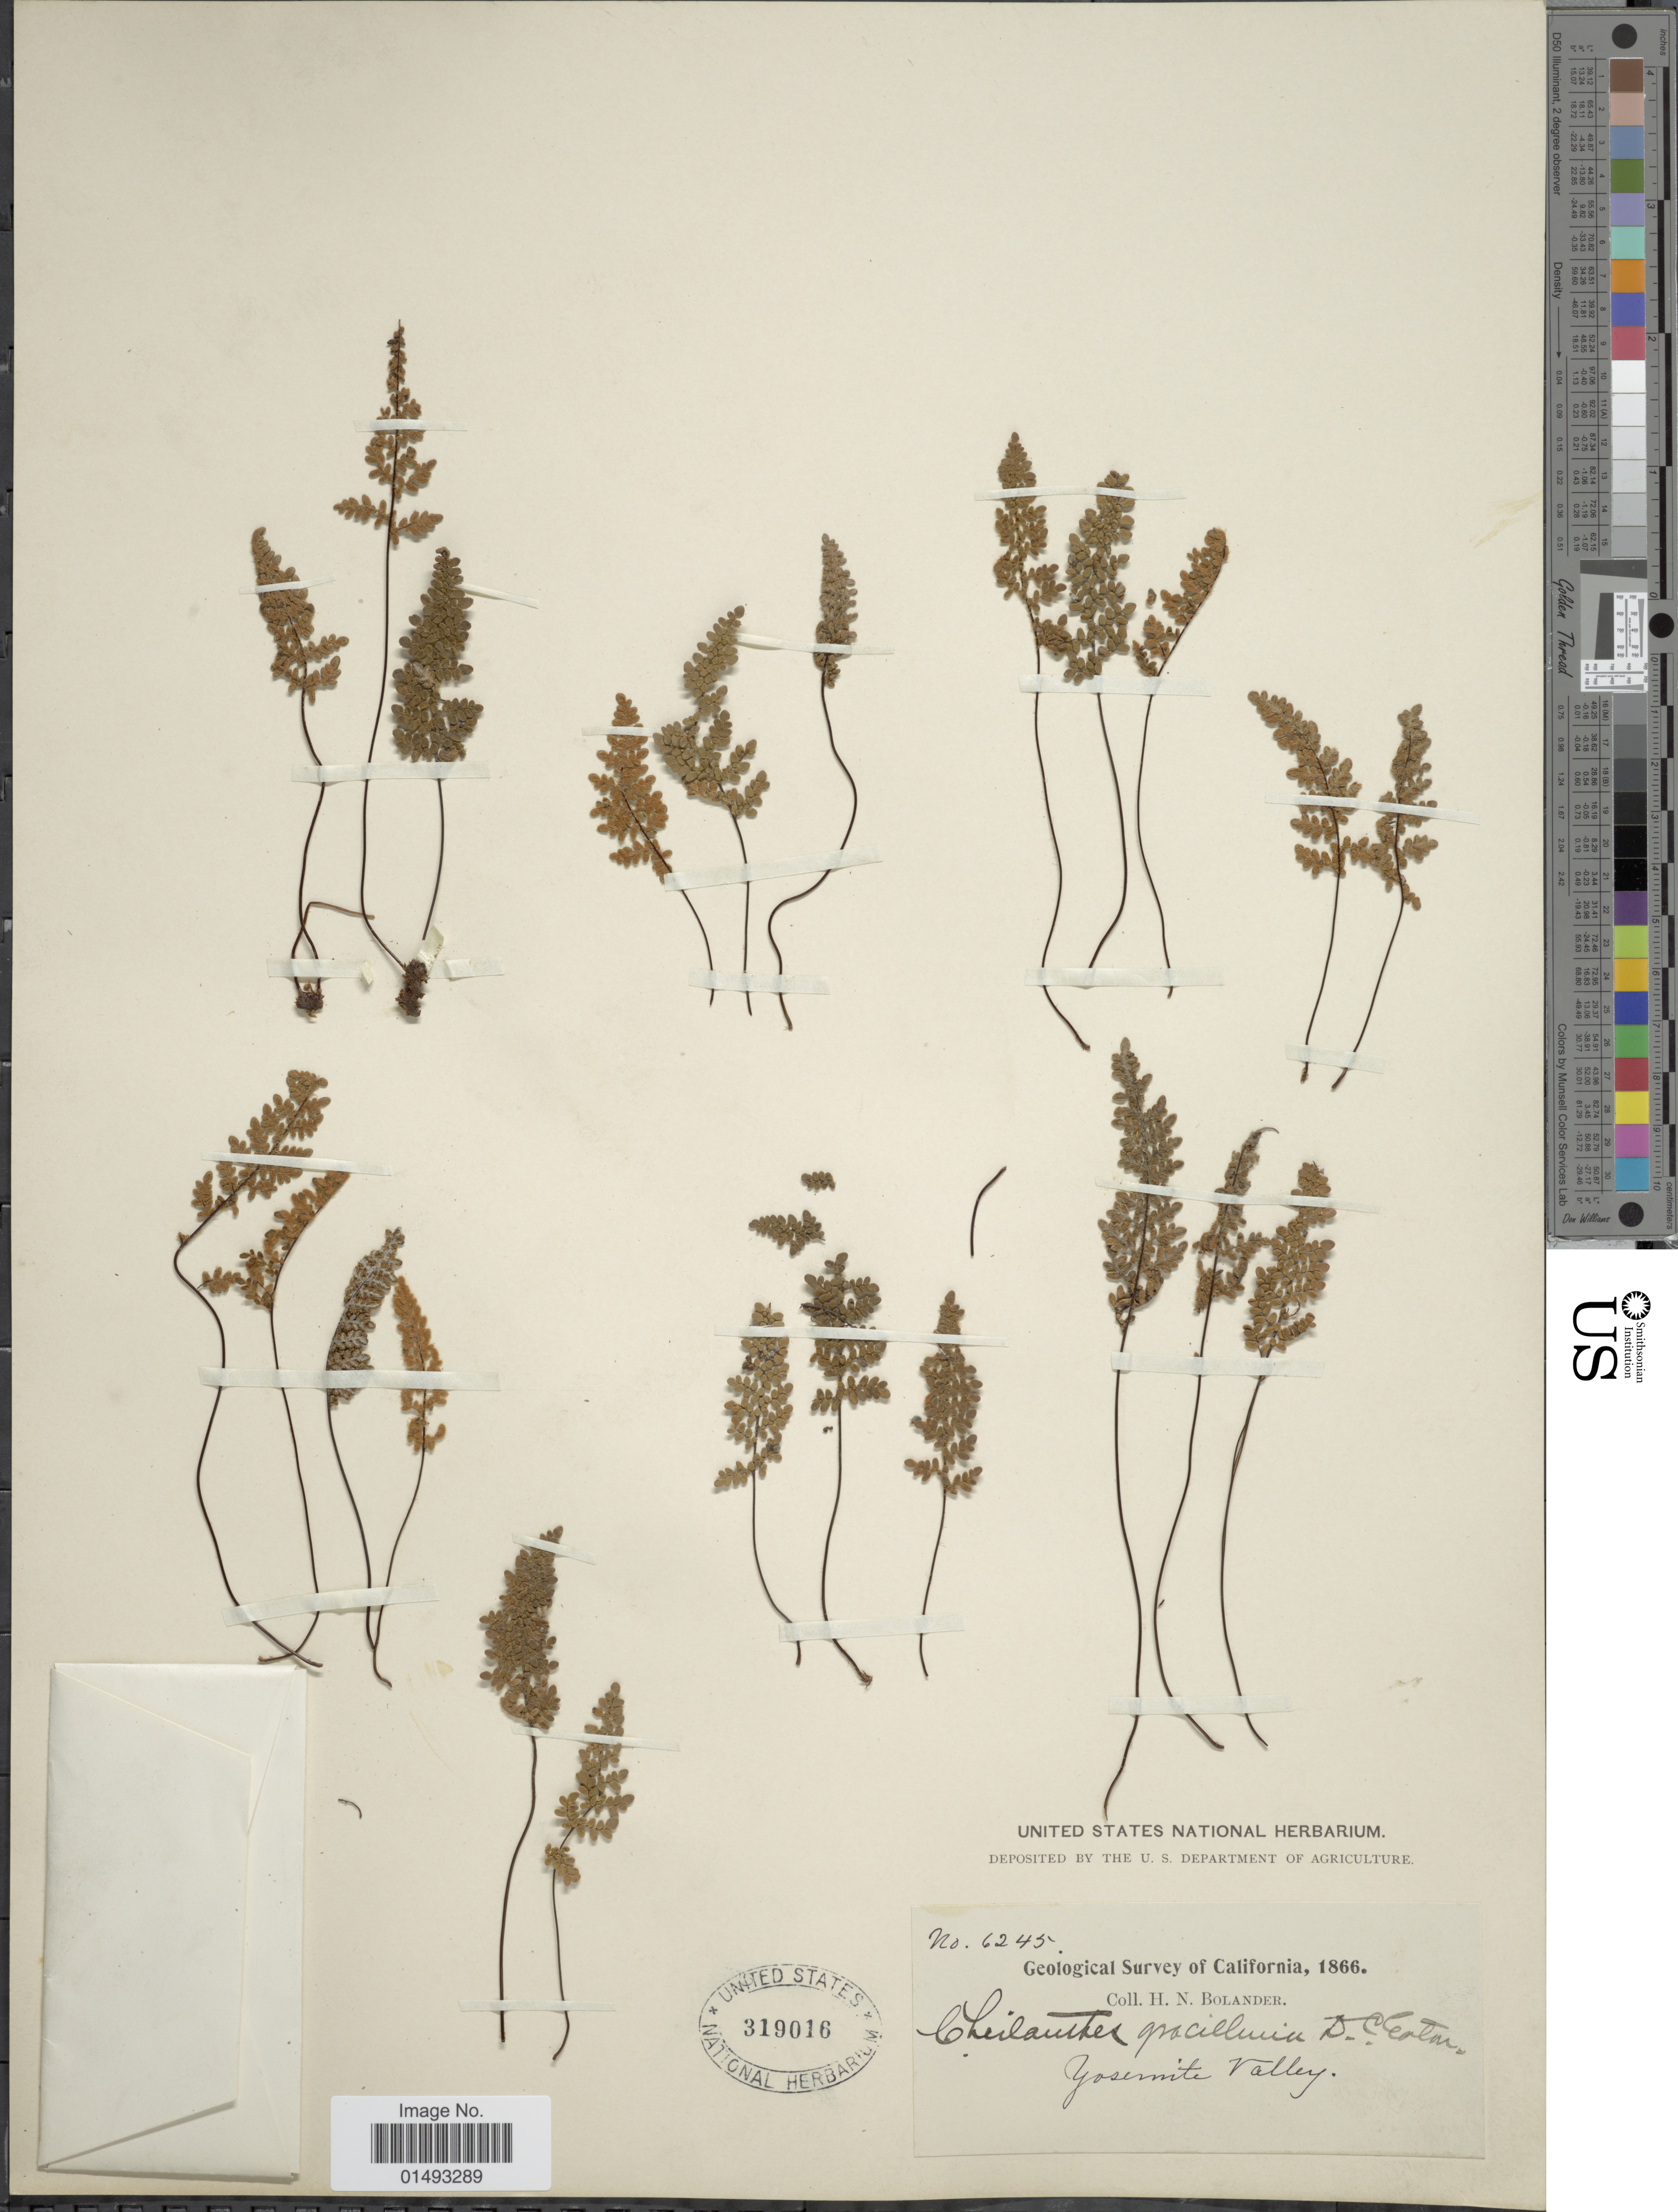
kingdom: Plantae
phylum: Tracheophyta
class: Polypodiopsida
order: Polypodiales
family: Pteridaceae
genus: Myriopteris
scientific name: Myriopteris gracillima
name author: (D.C. Eaton) J. Sm.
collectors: H. Bolander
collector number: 6245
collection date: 1866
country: United States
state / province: California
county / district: Mariposa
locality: Yosemite Valley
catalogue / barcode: US 319016